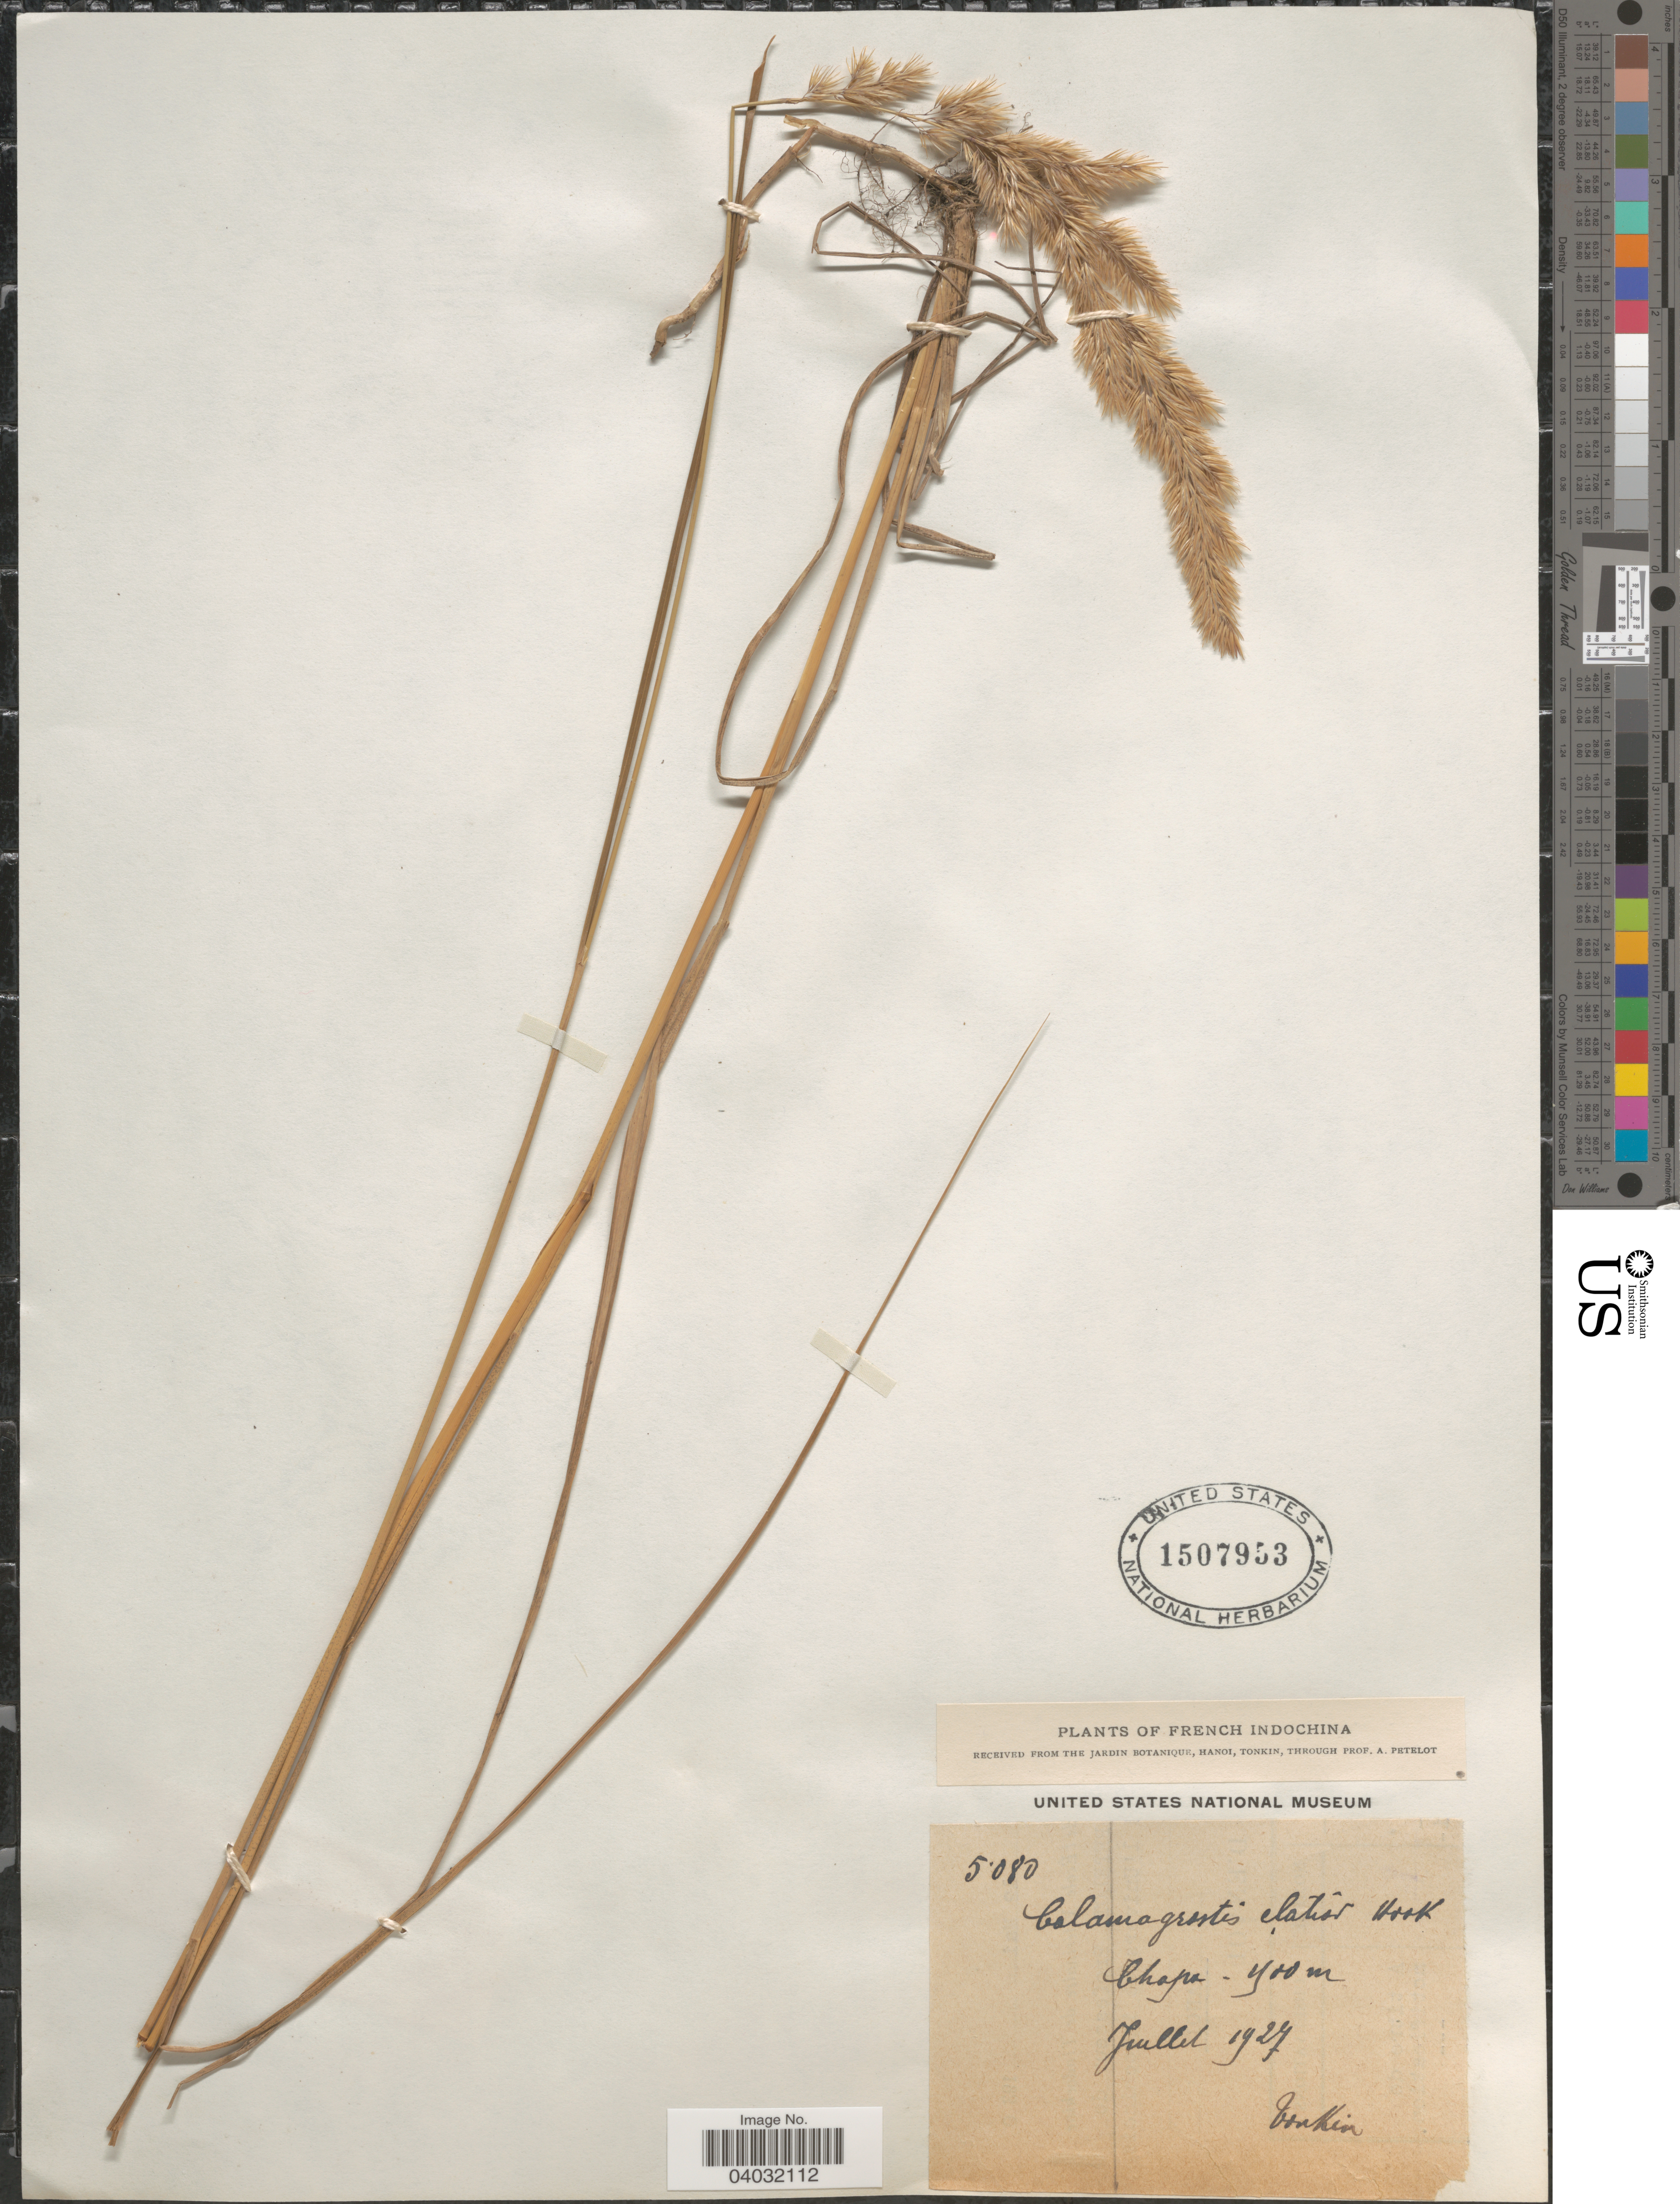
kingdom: Plantae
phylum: Tracheophyta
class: Liliopsida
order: Poales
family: Poaceae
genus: Calamagrostis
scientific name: Calamagrostis epigeios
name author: (L.) Roth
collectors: P. A. Pételot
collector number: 5080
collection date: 1927-07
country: Vietnam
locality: Chapa.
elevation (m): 1500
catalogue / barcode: US 1507953